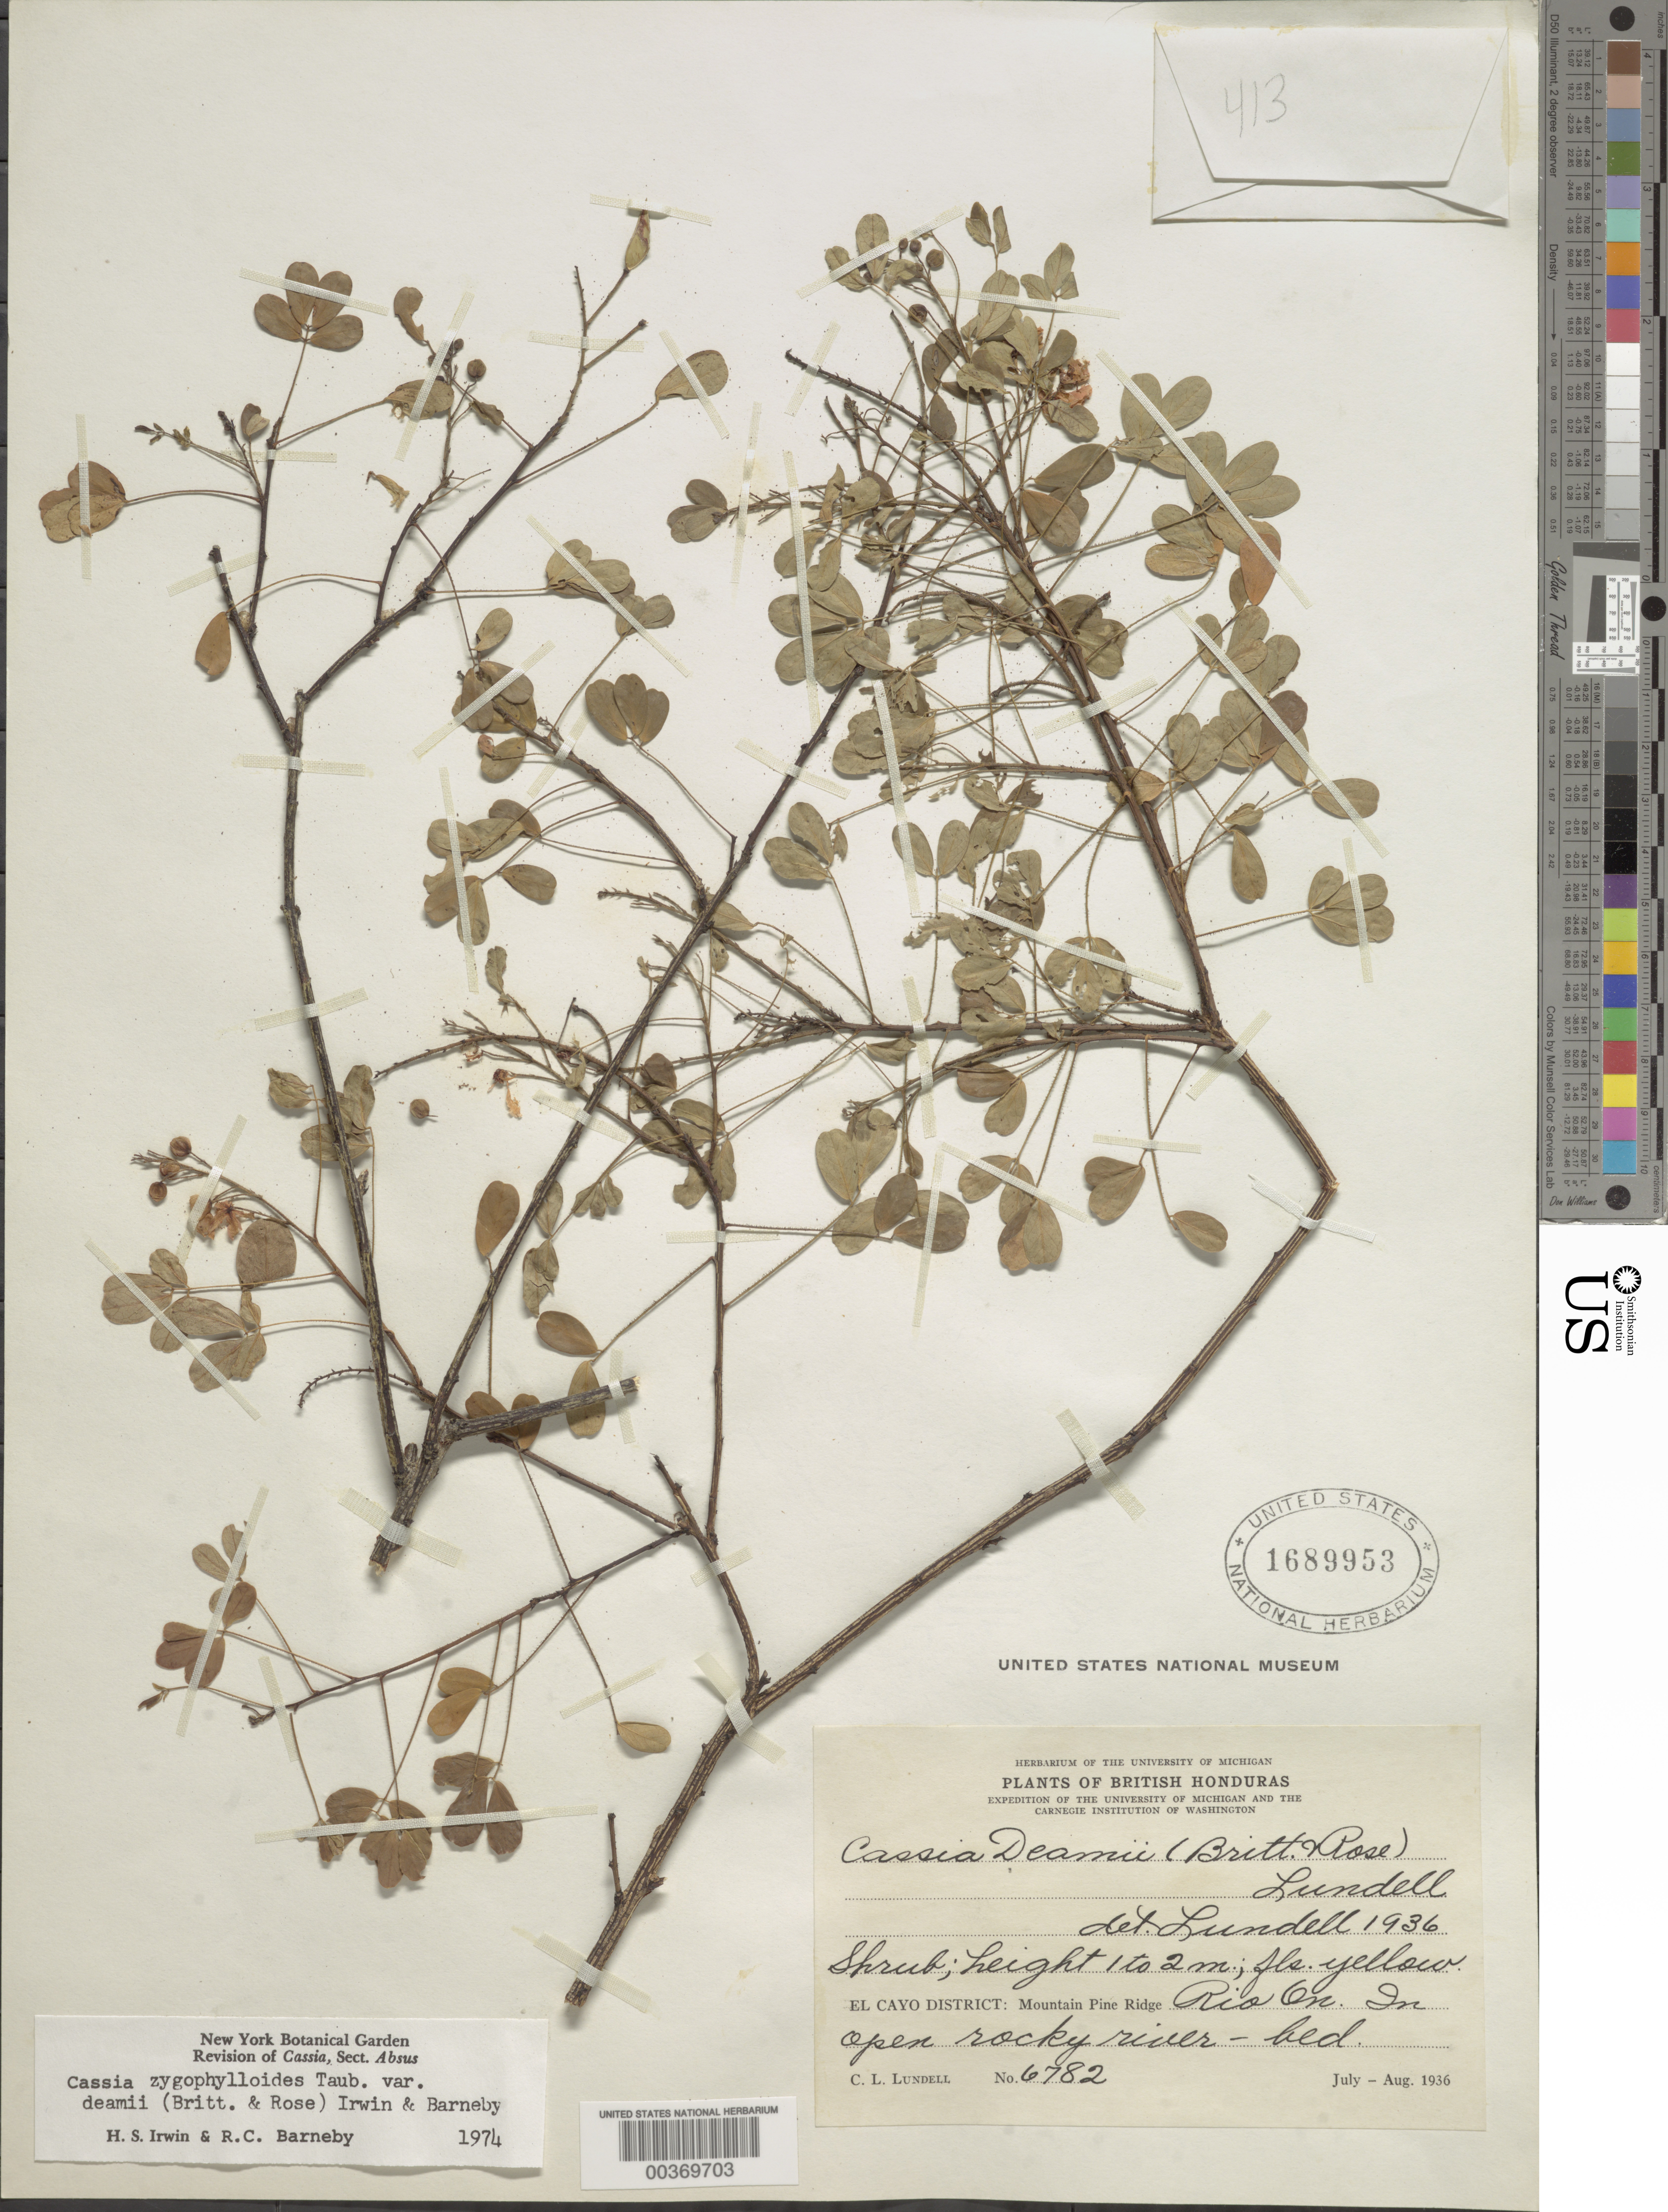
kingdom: Plantae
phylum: Tracheophyta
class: Magnoliopsida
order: Fabales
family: Fabaceae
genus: Chamaecrista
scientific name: Chamaecrista zygophylloides var. deamii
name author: (Britton & Rose) H.S. Irwin & Barneby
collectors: C. L. Lundell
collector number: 6782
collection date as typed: Jul 1936 to -- Aug 1936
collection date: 1936-07/1936-08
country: Belize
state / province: Cayo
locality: Mountain Pine Ridge; Rio On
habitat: Open rocky river bed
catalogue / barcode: US 1689953